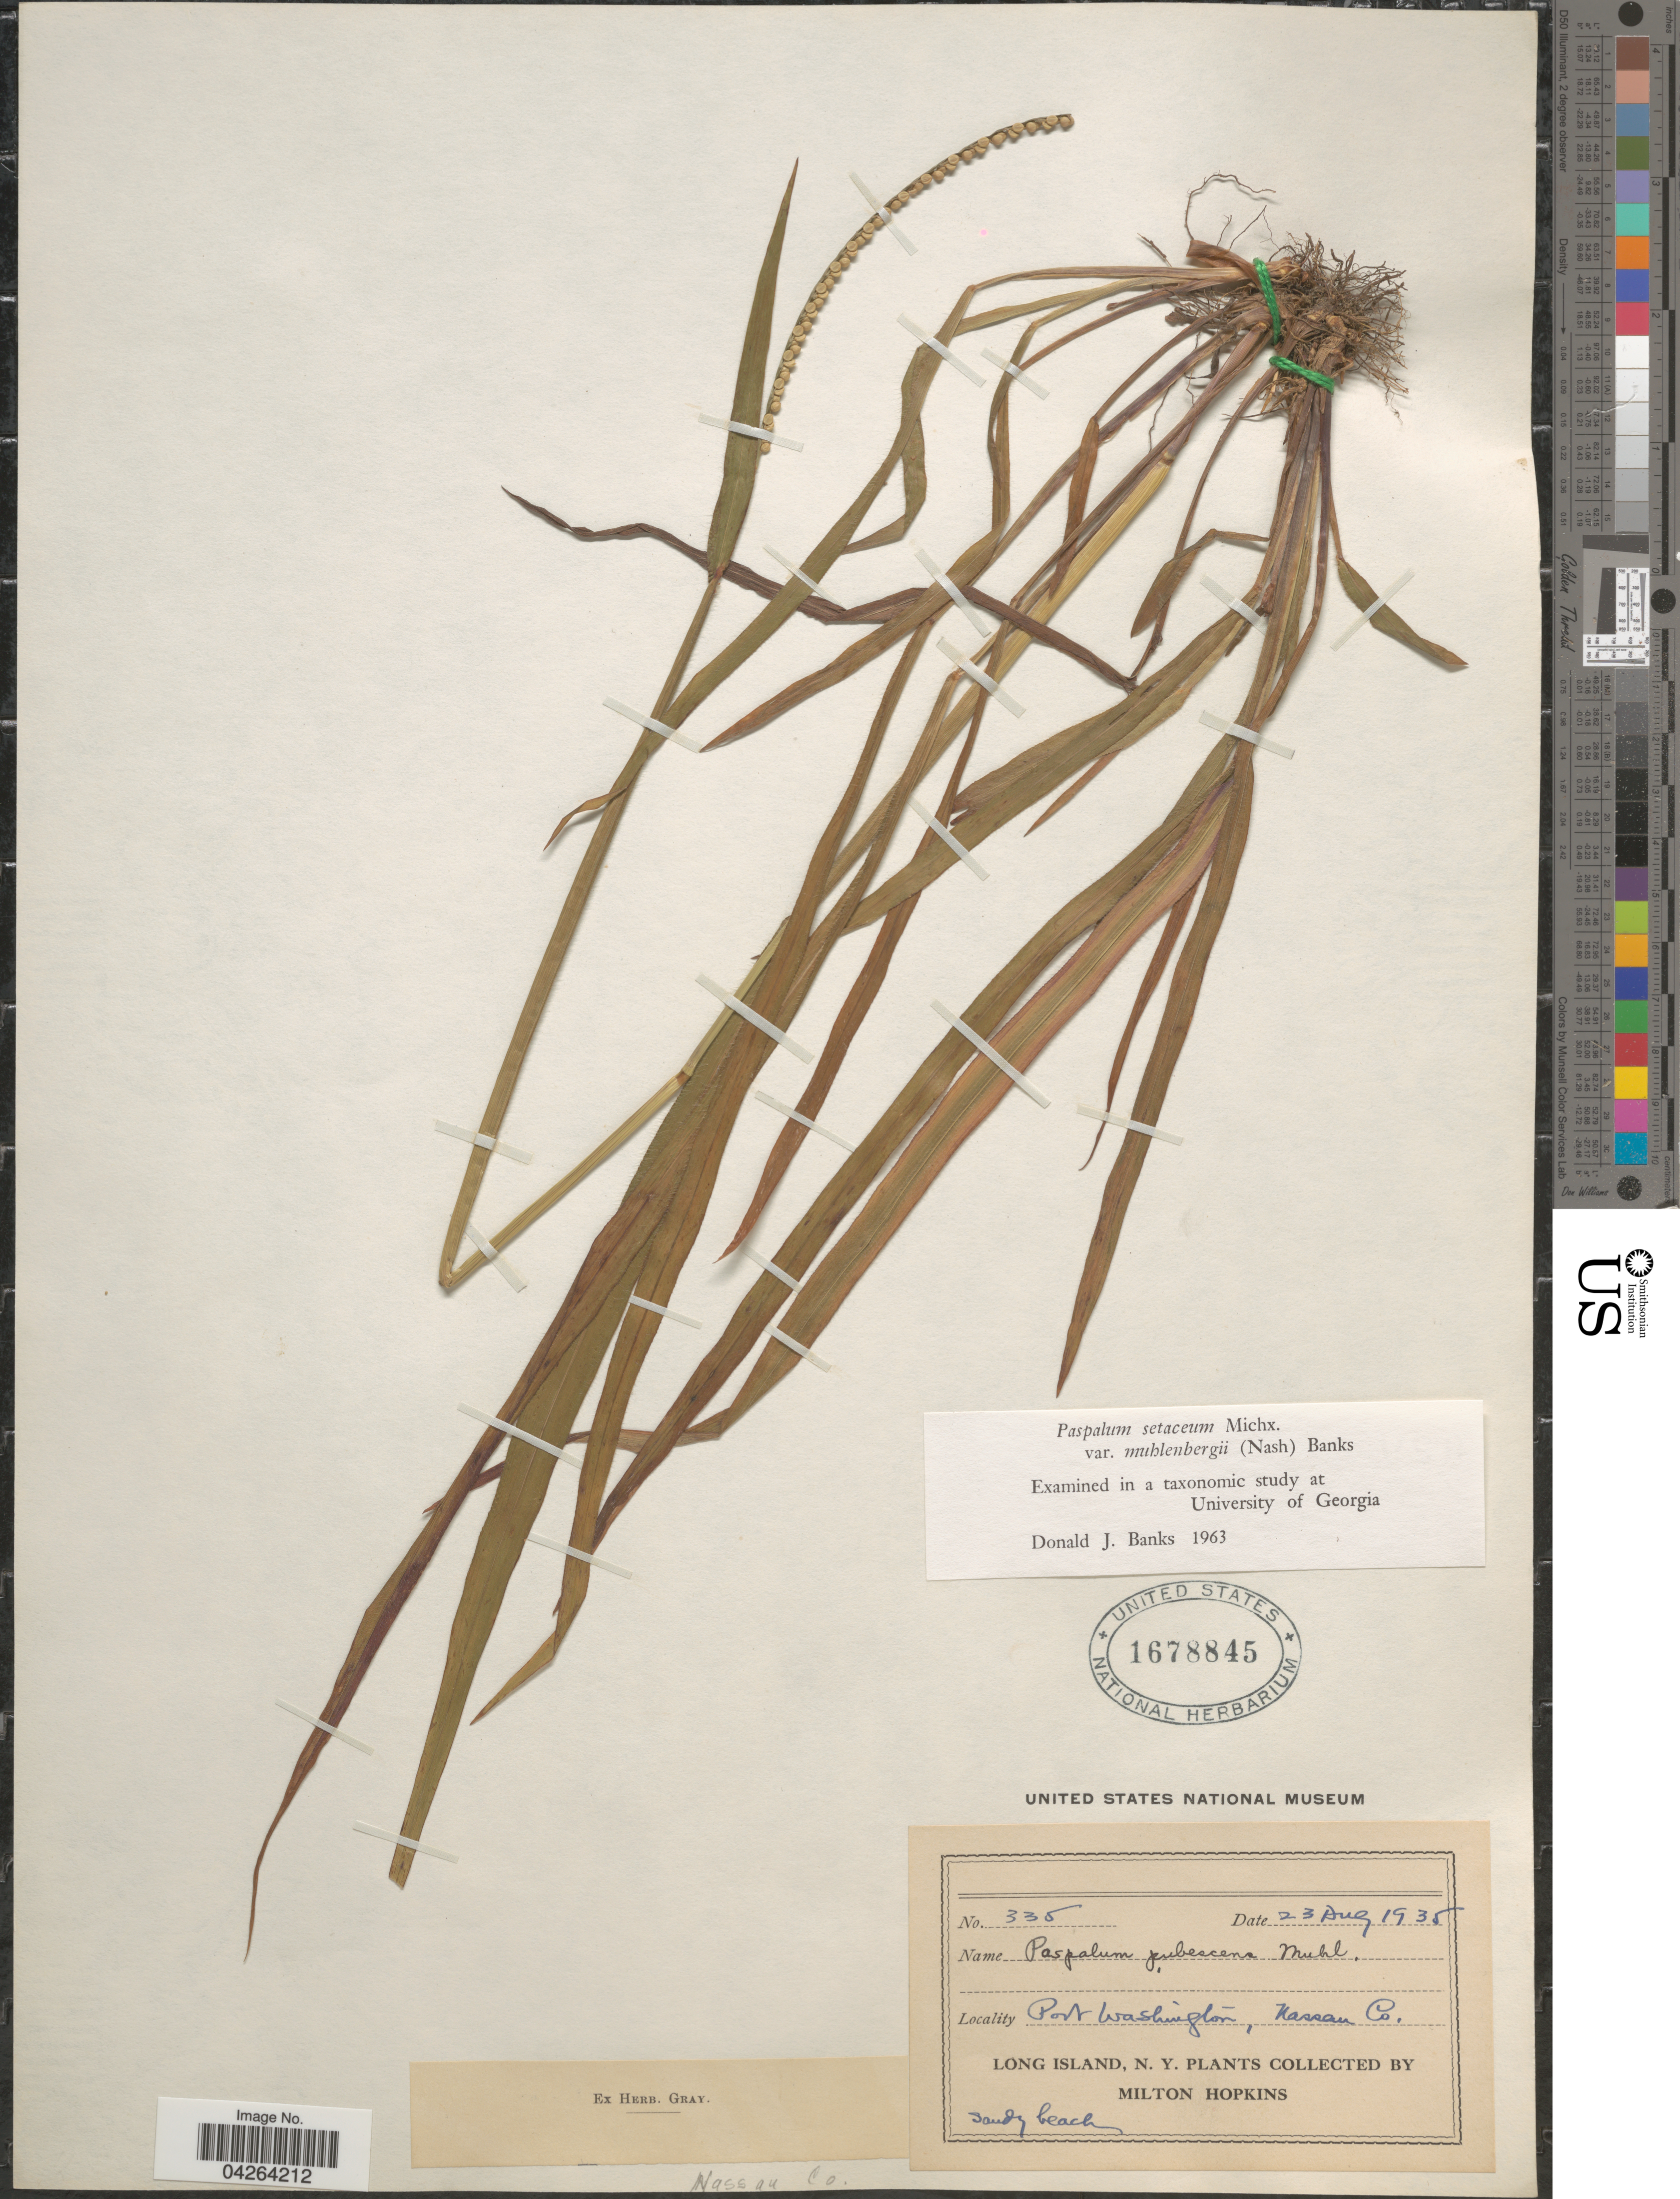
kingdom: Plantae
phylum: Tracheophyta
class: Liliopsida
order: Poales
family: Poaceae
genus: Paspalum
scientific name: Paspalum setaceum var. muhlenbergii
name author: (Nash) D.J. Banks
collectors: M. Hopkins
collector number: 335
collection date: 1935-08-23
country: United States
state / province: New York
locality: Port Washington, Nassan Co. Long Island.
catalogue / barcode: US 1678845